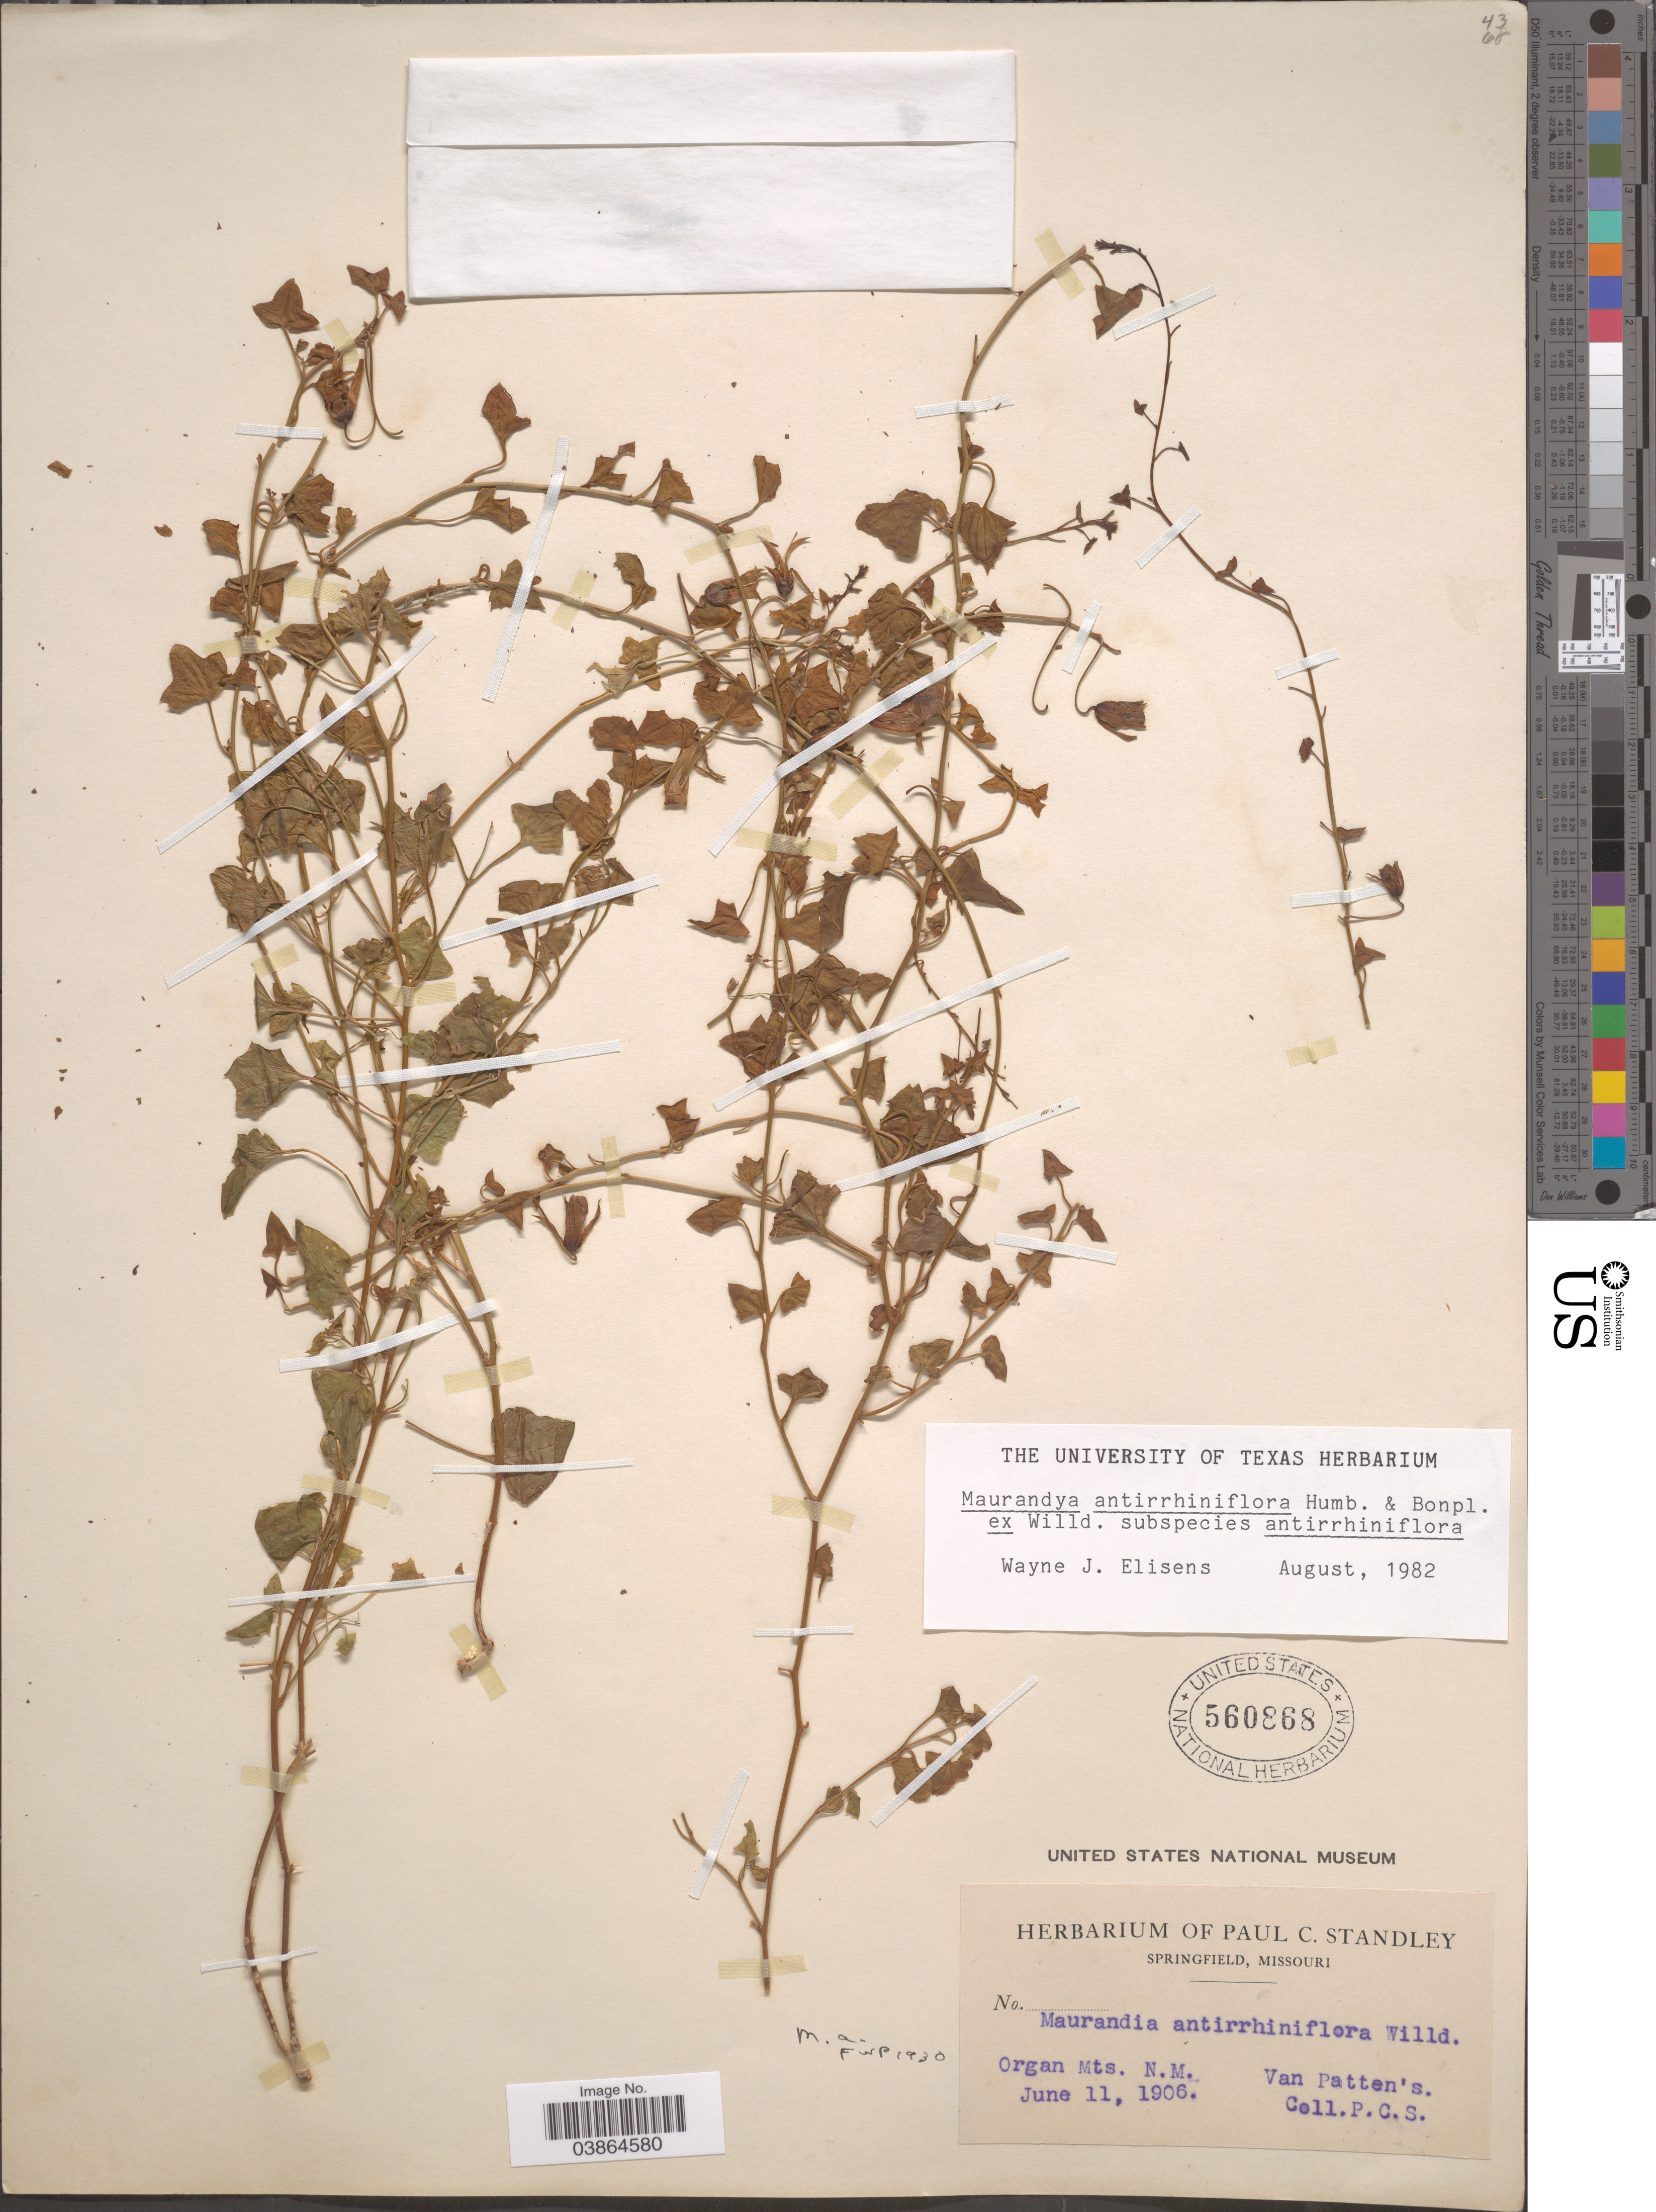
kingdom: Plantae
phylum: Tracheophyta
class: Magnoliopsida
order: Lamiales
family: Plantaginaceae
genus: Maurandya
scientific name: Maurandya antirrhiniflora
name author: Humb. & Bonpl. ex Willd.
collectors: P. C. Standley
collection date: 1906-06-11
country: United States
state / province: New Mexico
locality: Organ Mts. Van Patten's.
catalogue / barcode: US 560868